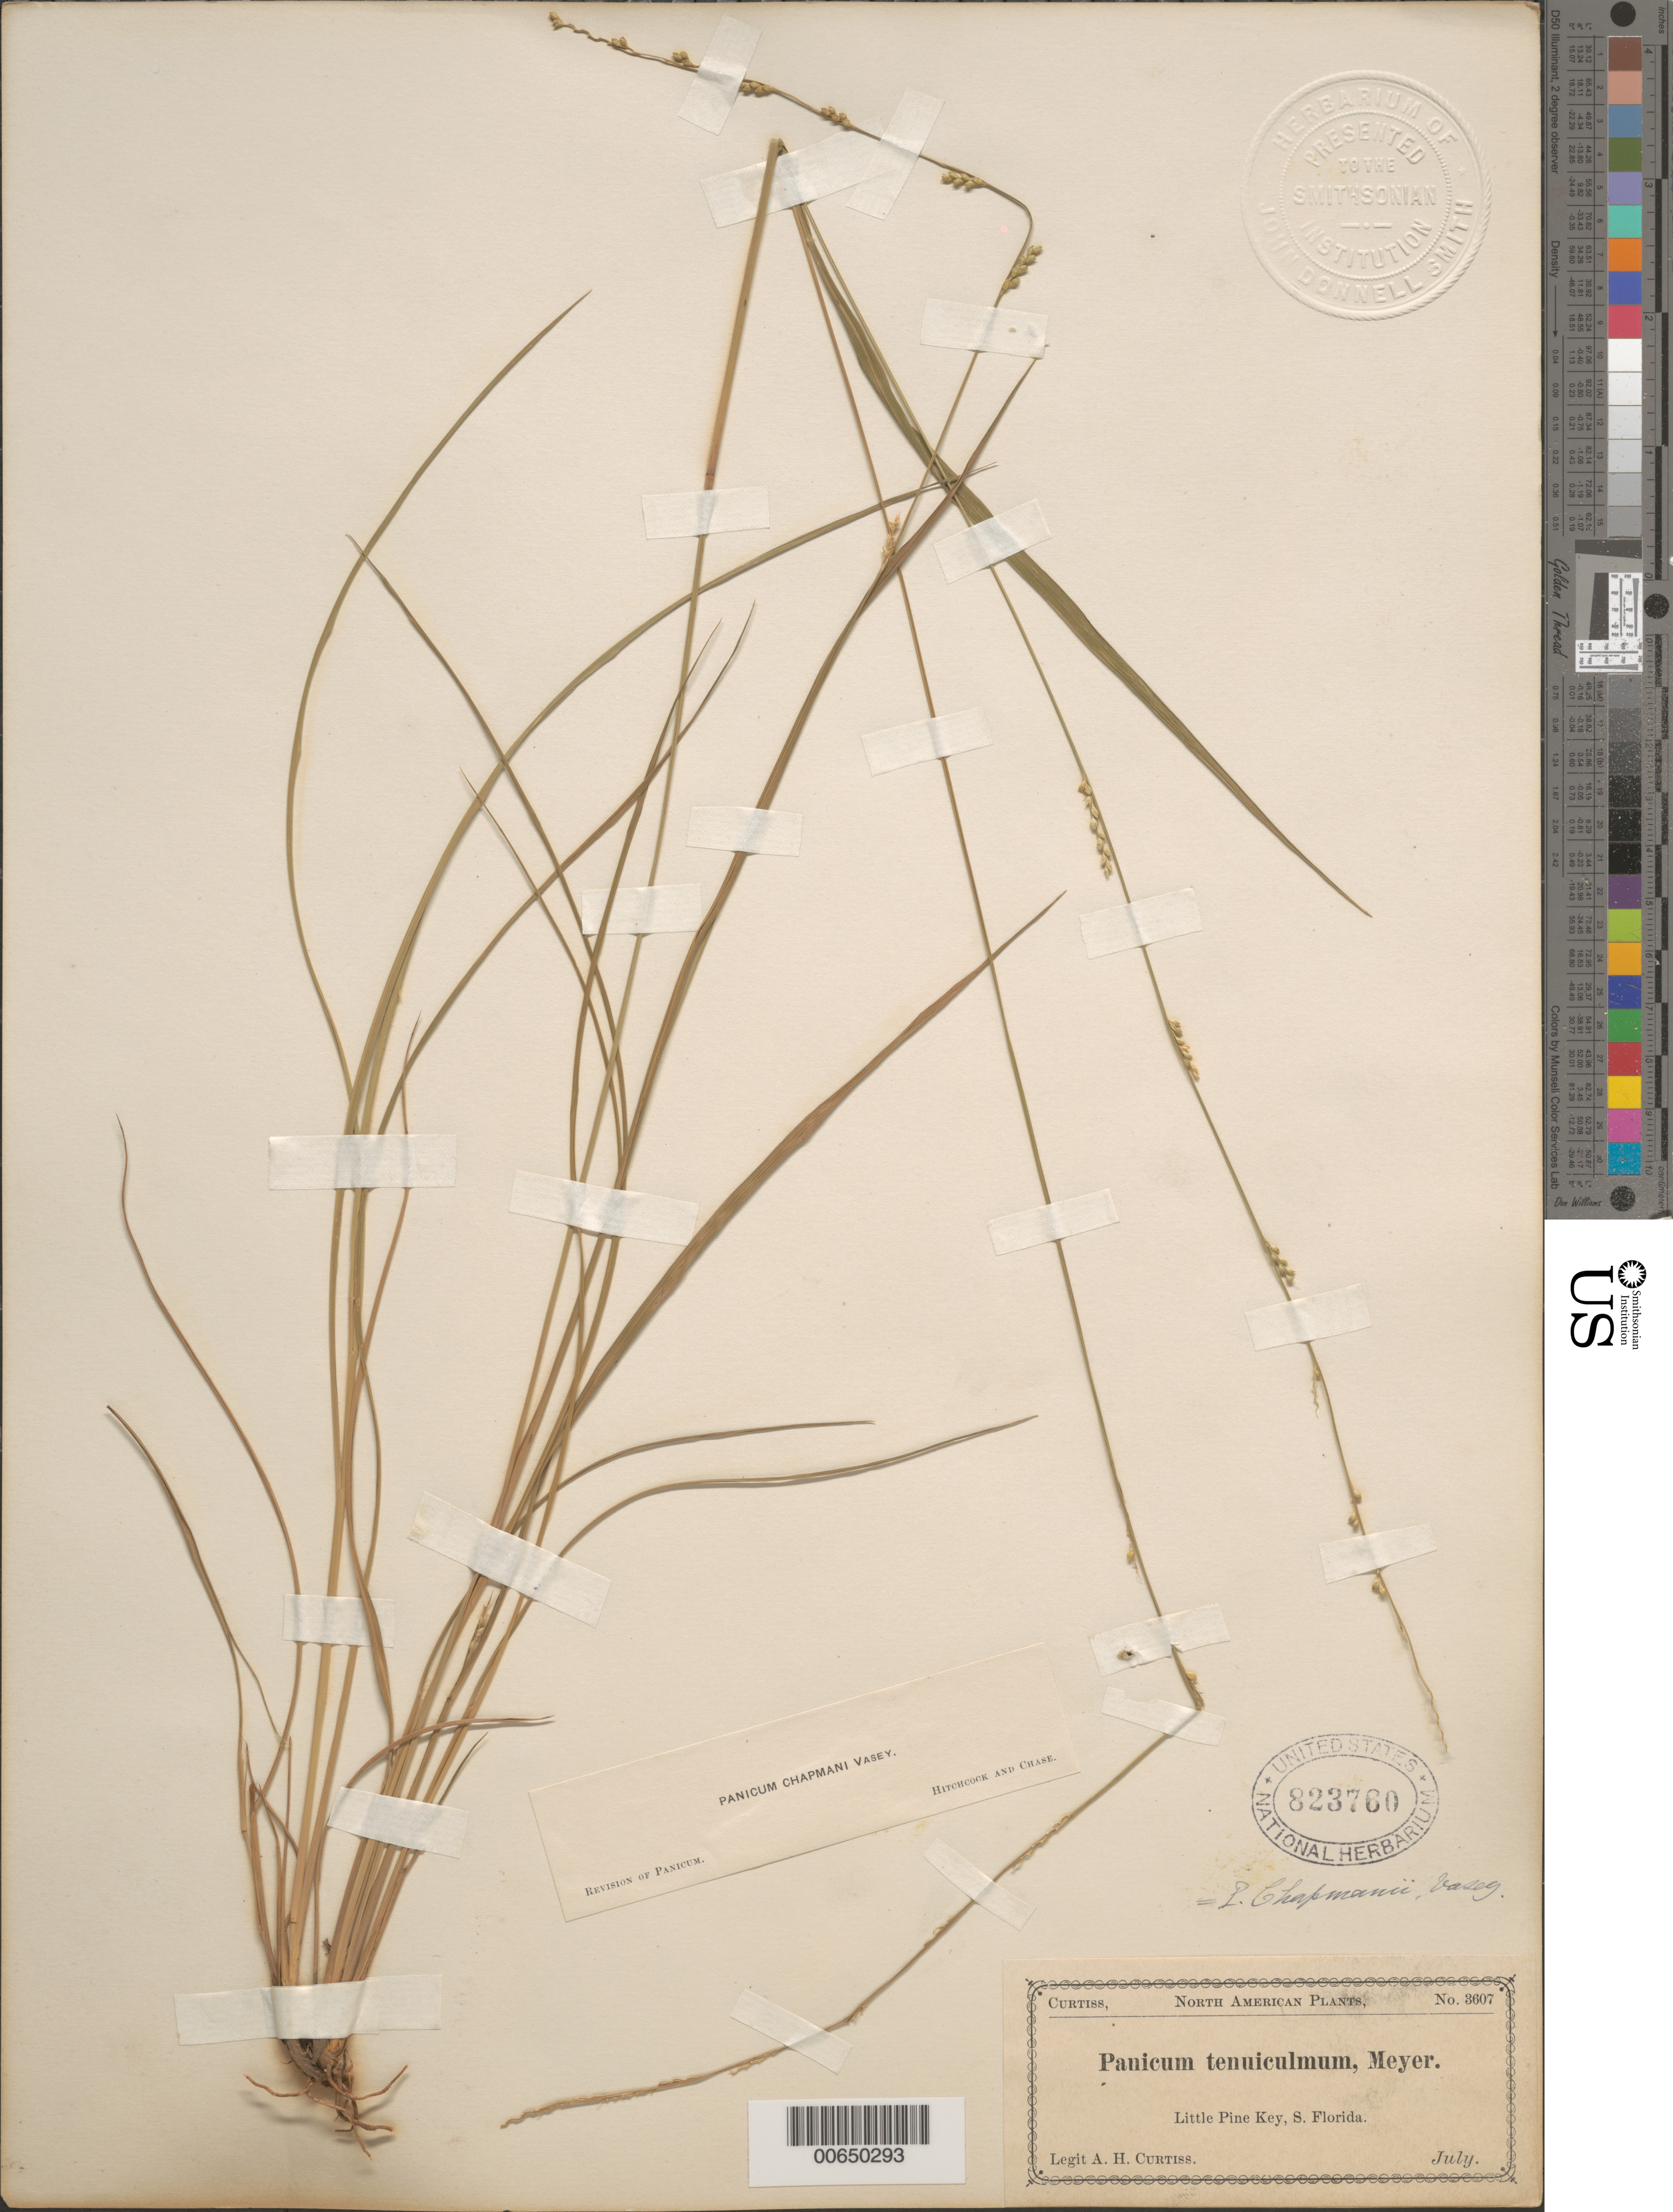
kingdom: Plantae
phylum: Tracheophyta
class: Liliopsida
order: Poales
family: Poaceae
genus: Panicum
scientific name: Panicum chapmanii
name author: Vasey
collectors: A. H. Curtiss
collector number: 3607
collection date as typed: Jul 18--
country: United States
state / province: Florida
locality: Little Pine Key, S FL.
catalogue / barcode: US 823760